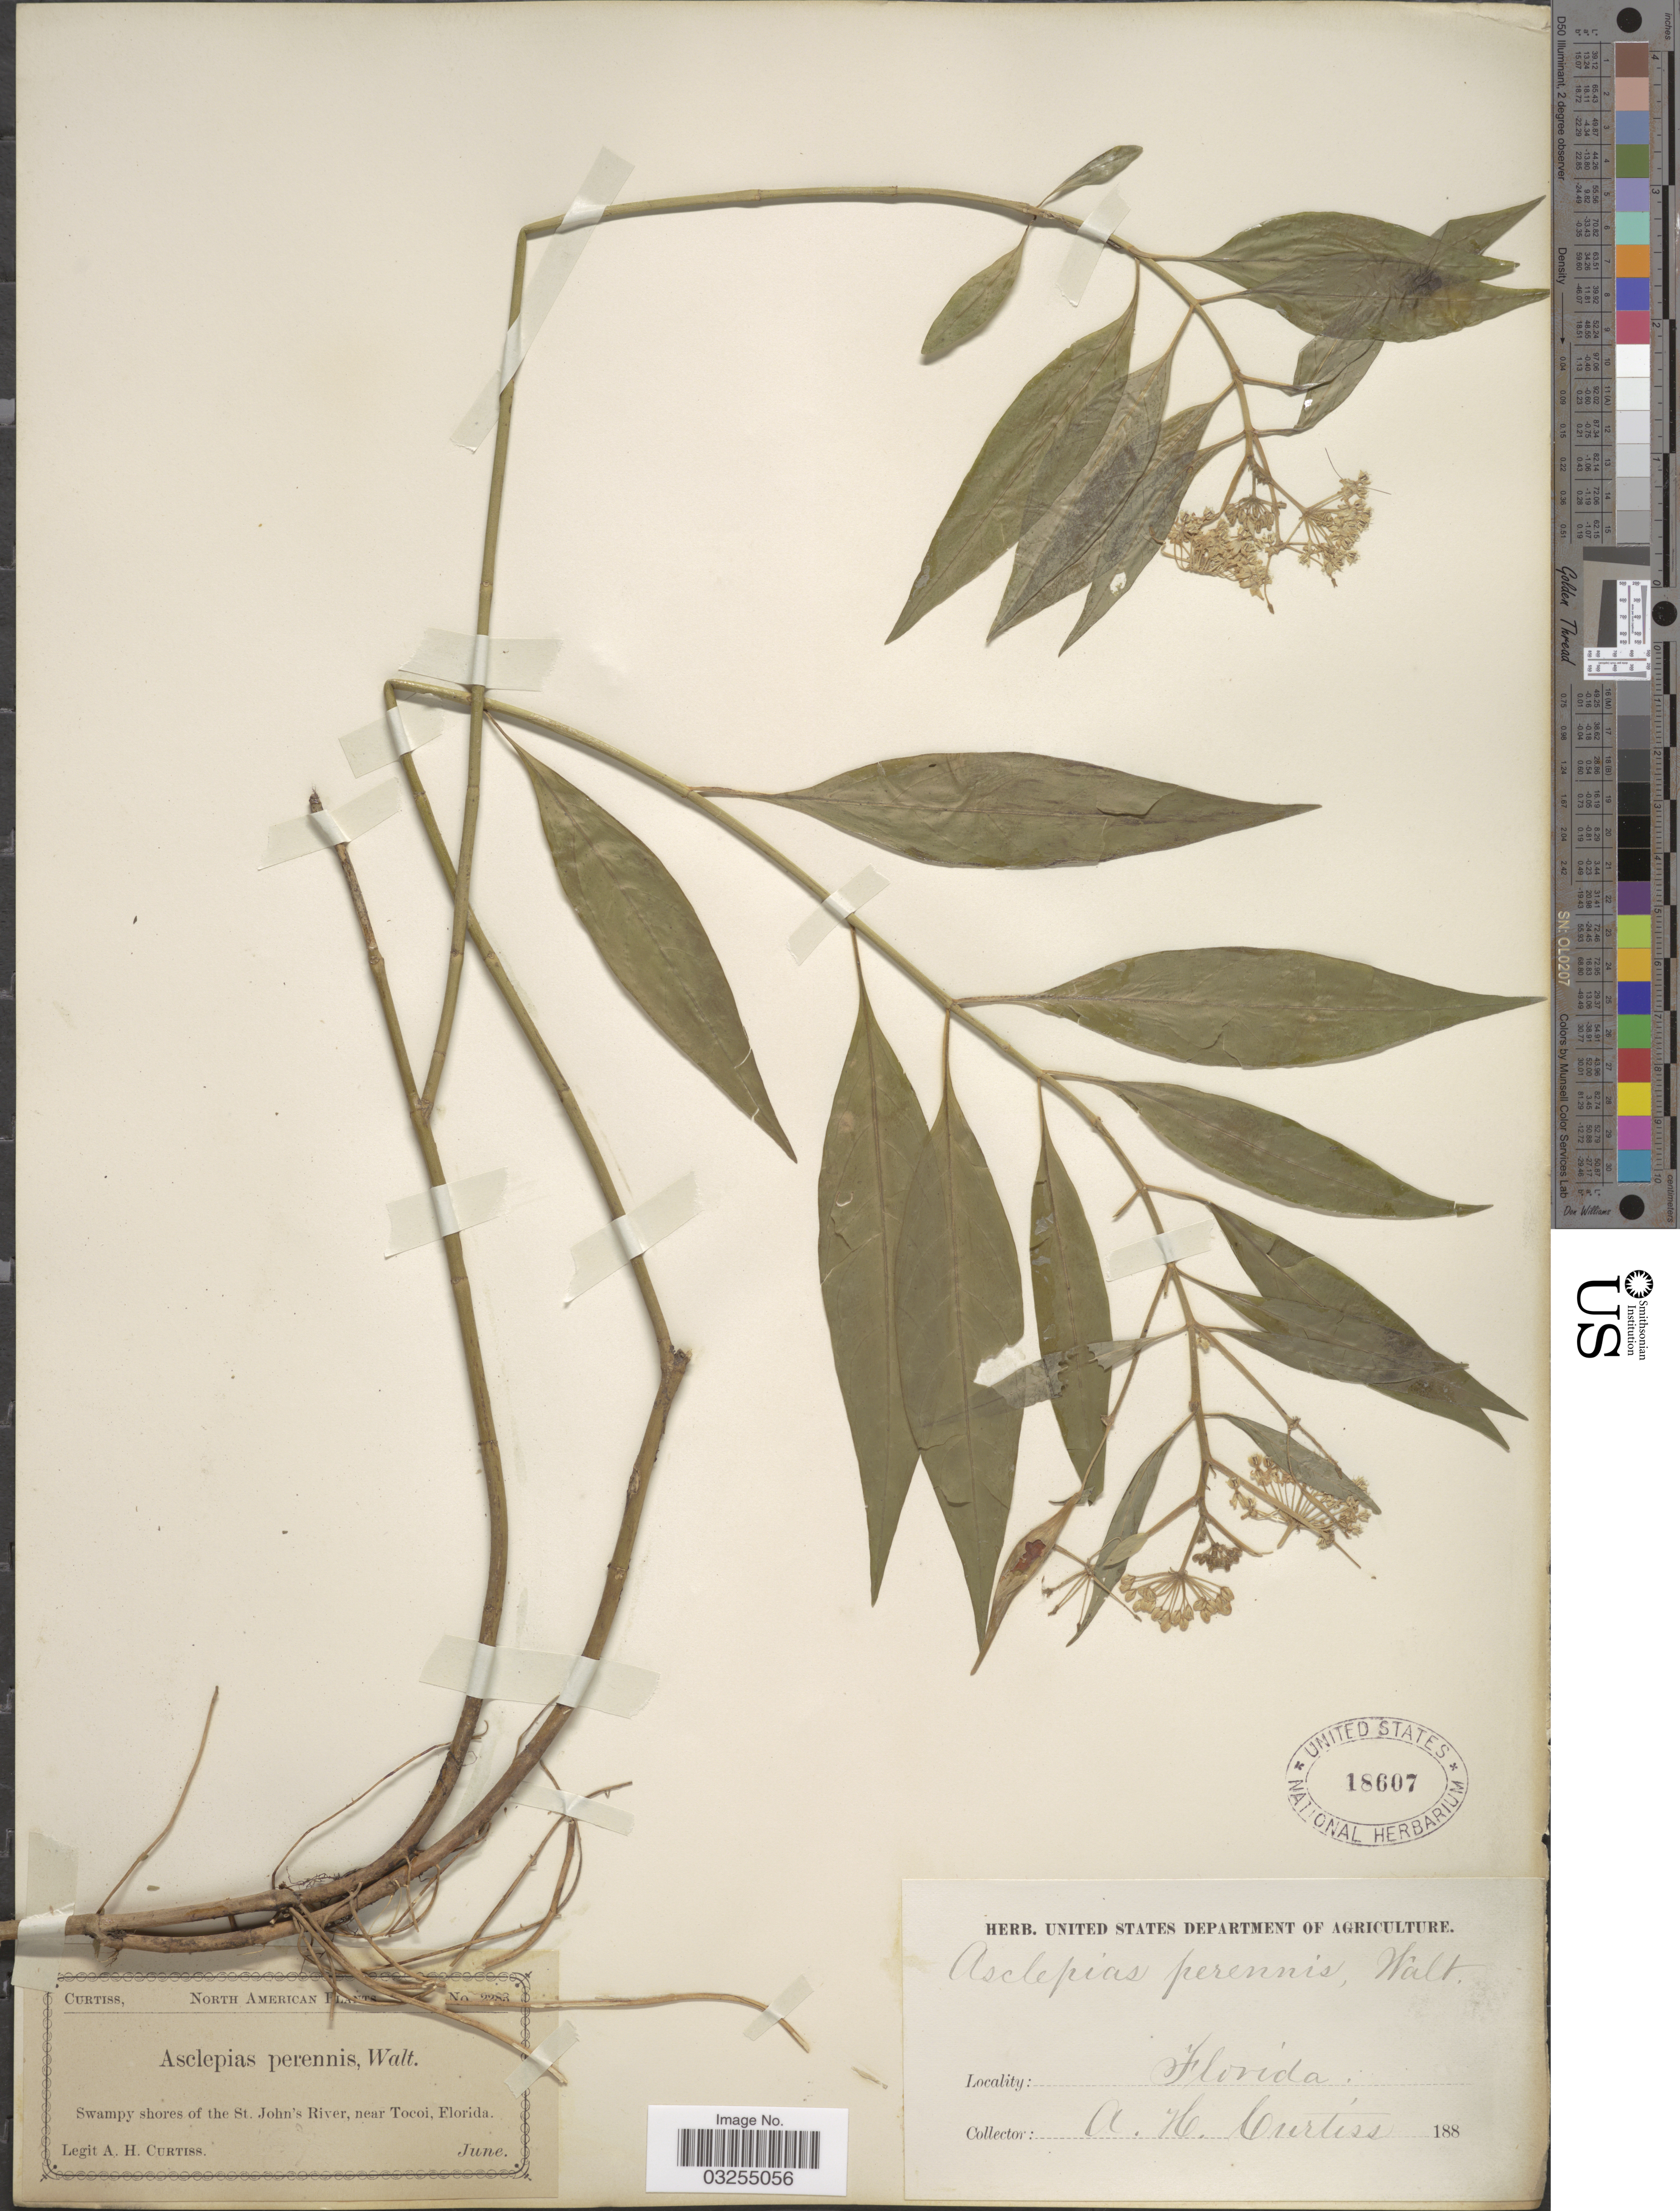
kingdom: Plantae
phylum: Tracheophyta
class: Magnoliopsida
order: Gentianales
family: Apocynaceae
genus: Asclepias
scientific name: Asclepias perennis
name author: Walter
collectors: A. H. Curtiss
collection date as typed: june 188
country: United States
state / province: Florida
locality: Swampy shores of the St. John's River, near Tocoi.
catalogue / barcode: US 18607